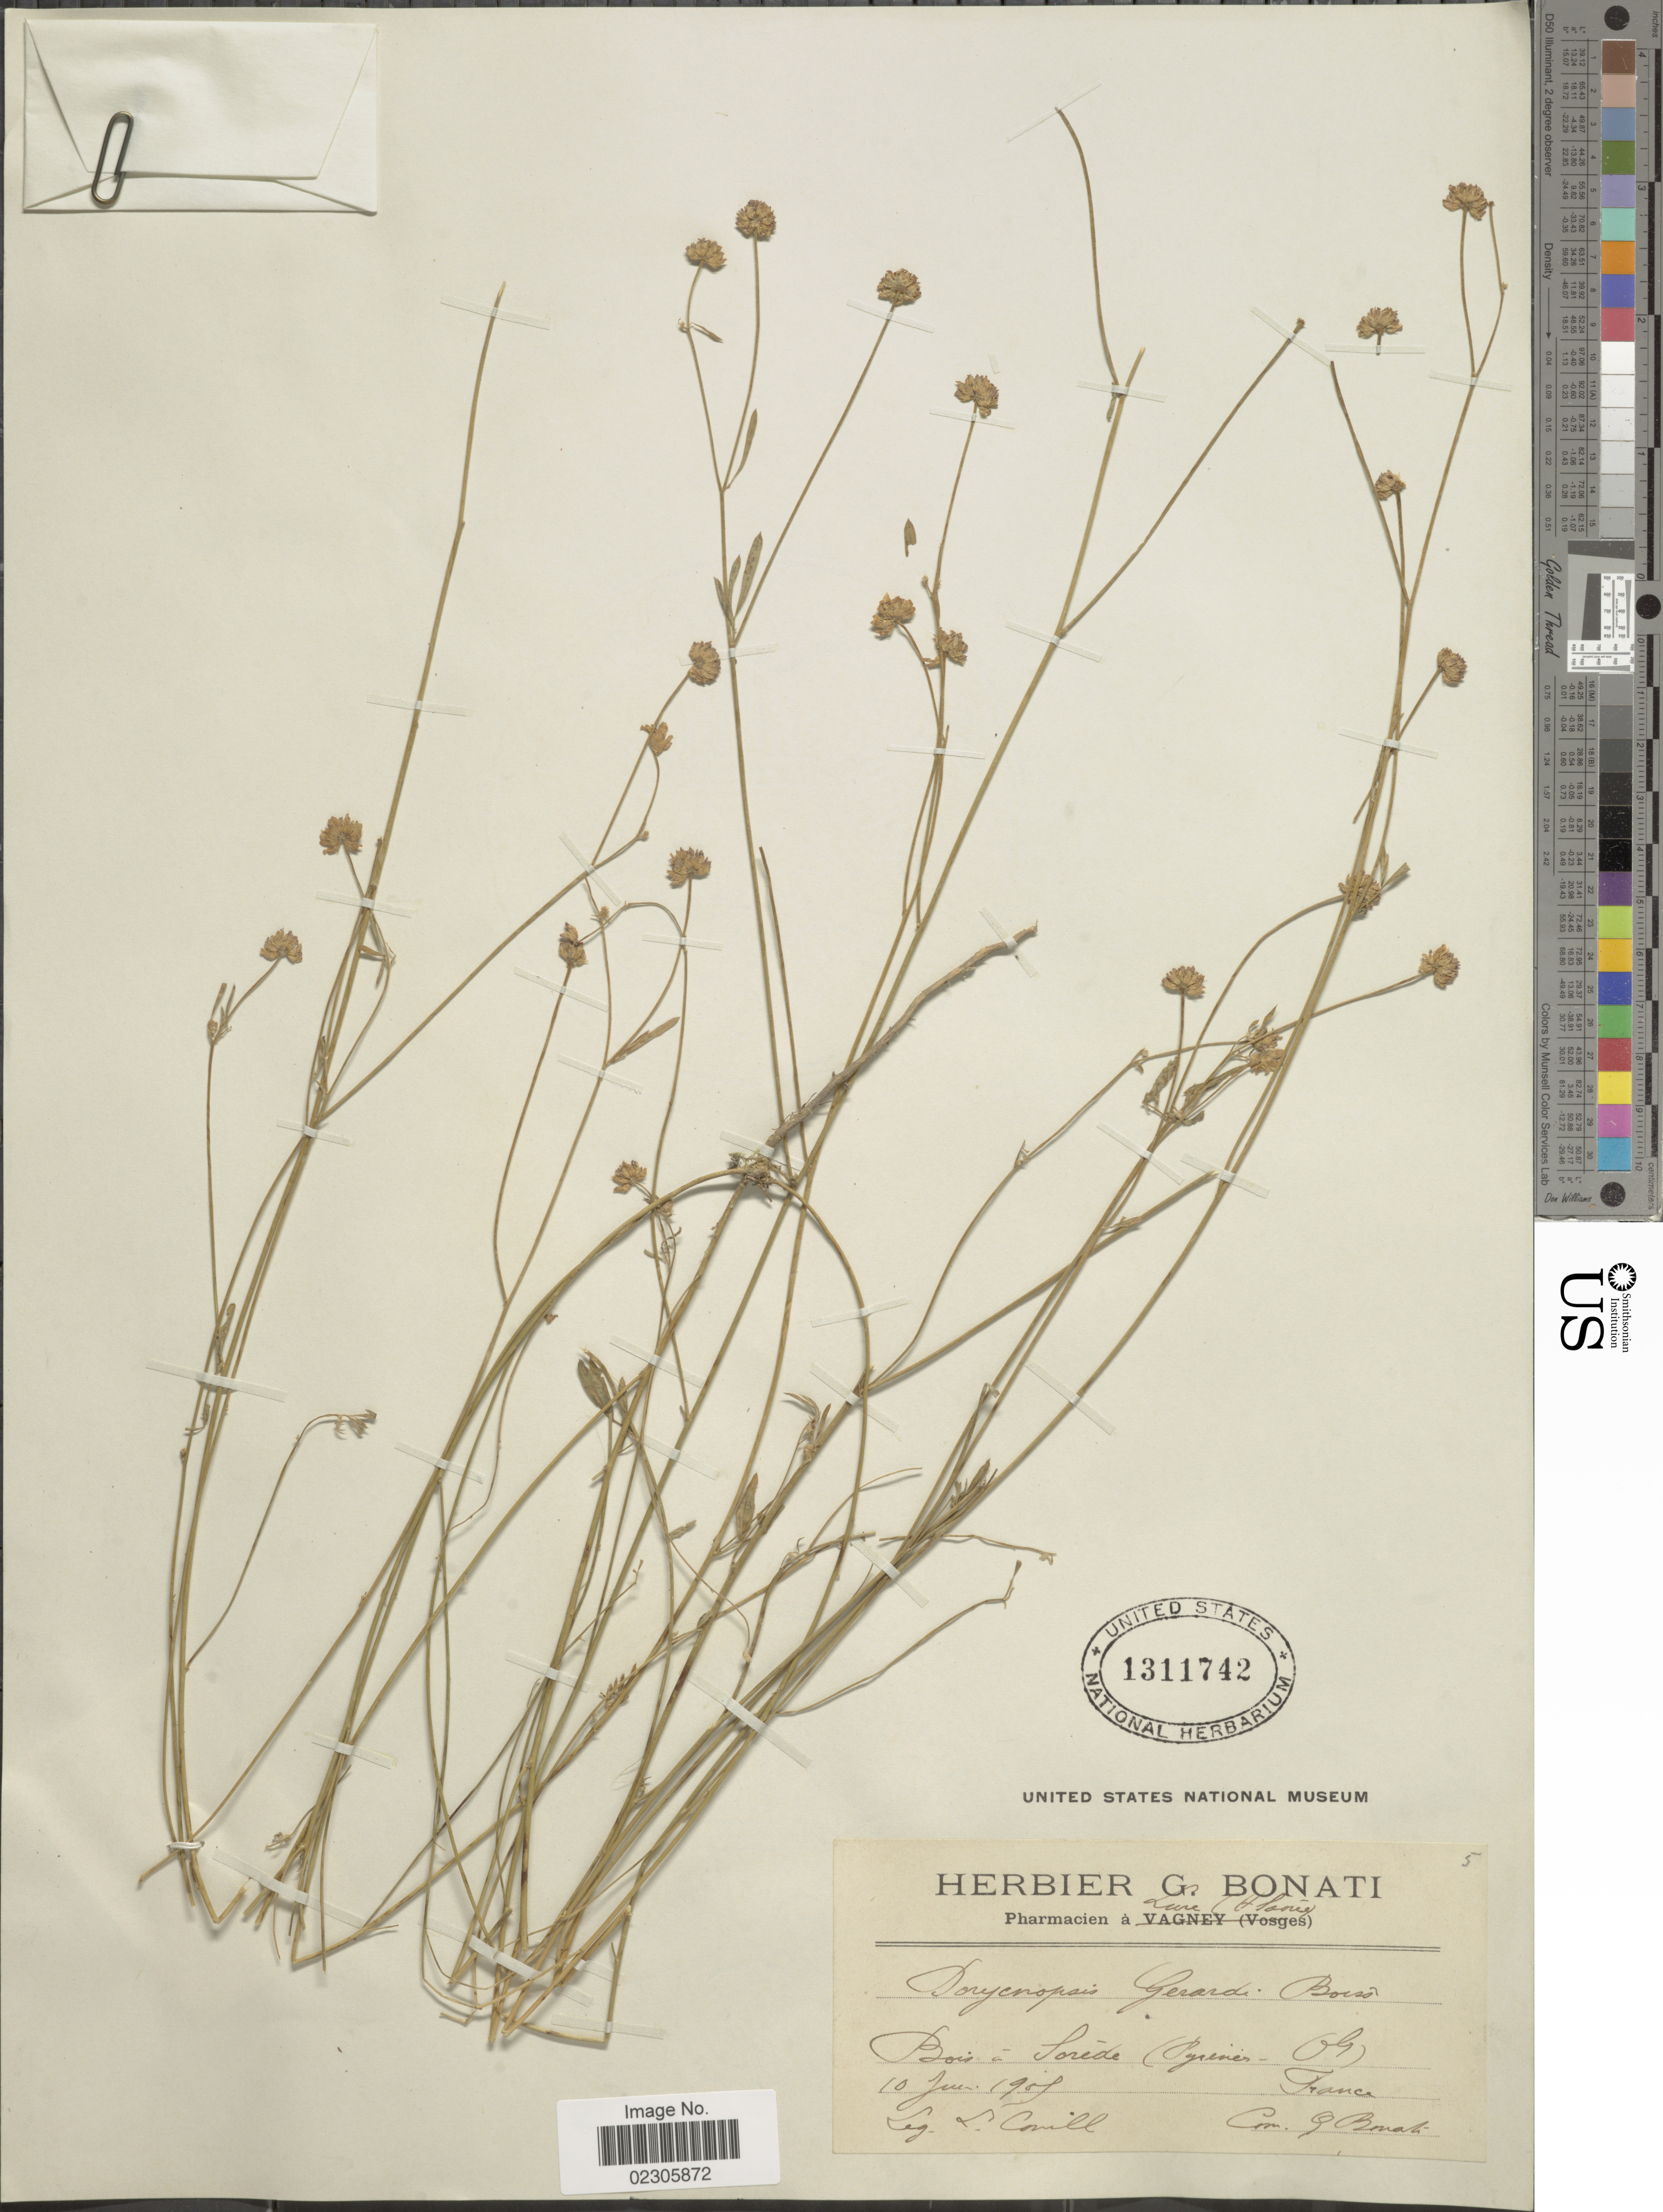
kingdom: Plantae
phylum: Tracheophyta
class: Magnoliopsida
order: Fabales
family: Fabaceae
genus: Anthyllis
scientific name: Anthyllis gerardii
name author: L.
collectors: Conill, L.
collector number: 5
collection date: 1907-06-10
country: France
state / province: Occitanie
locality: Bois - Sorede (Pyrener - Ol) [interpreted]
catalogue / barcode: US 1311742